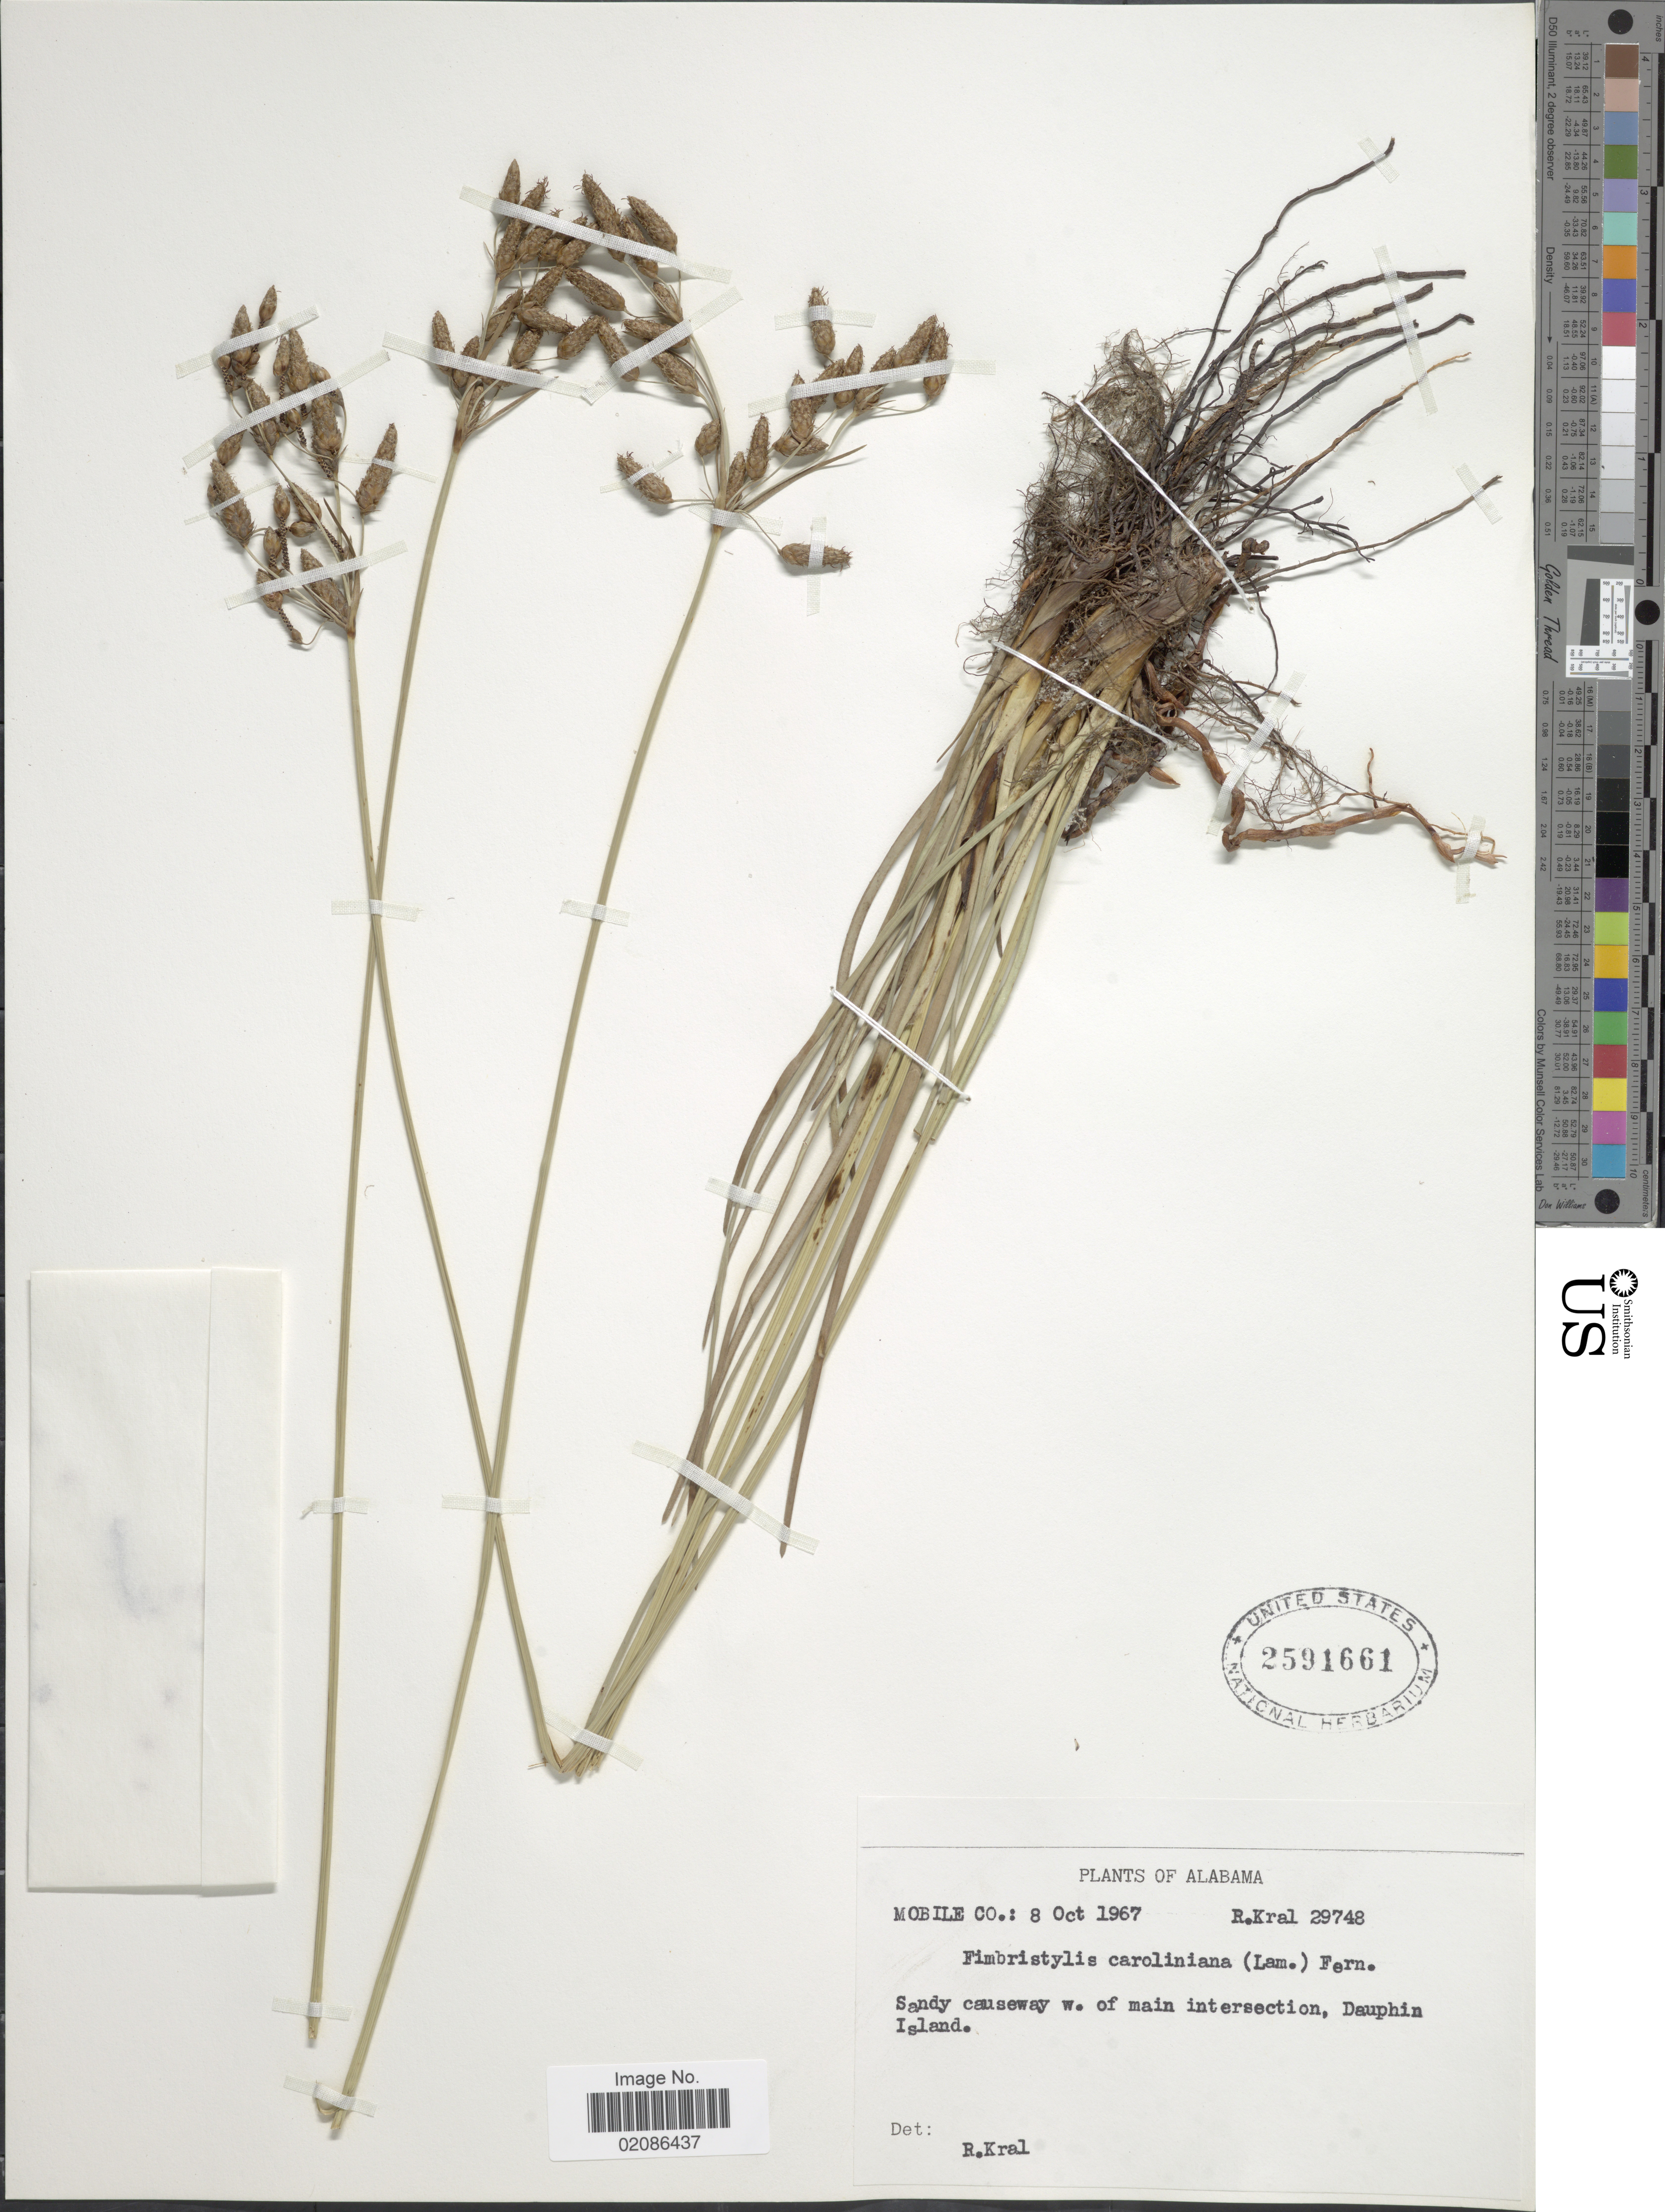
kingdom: Plantae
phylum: Tracheophyta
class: Liliopsida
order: Poales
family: Cyperaceae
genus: Fimbristylis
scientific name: Fimbristylis caroliniana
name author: (Lam.) Fernald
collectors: R. Kral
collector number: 29748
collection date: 1967-10-08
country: United States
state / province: Alabama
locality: Mobile Co; Sandy causeway w. of main intersection, Dauphin Island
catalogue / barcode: US 2591661